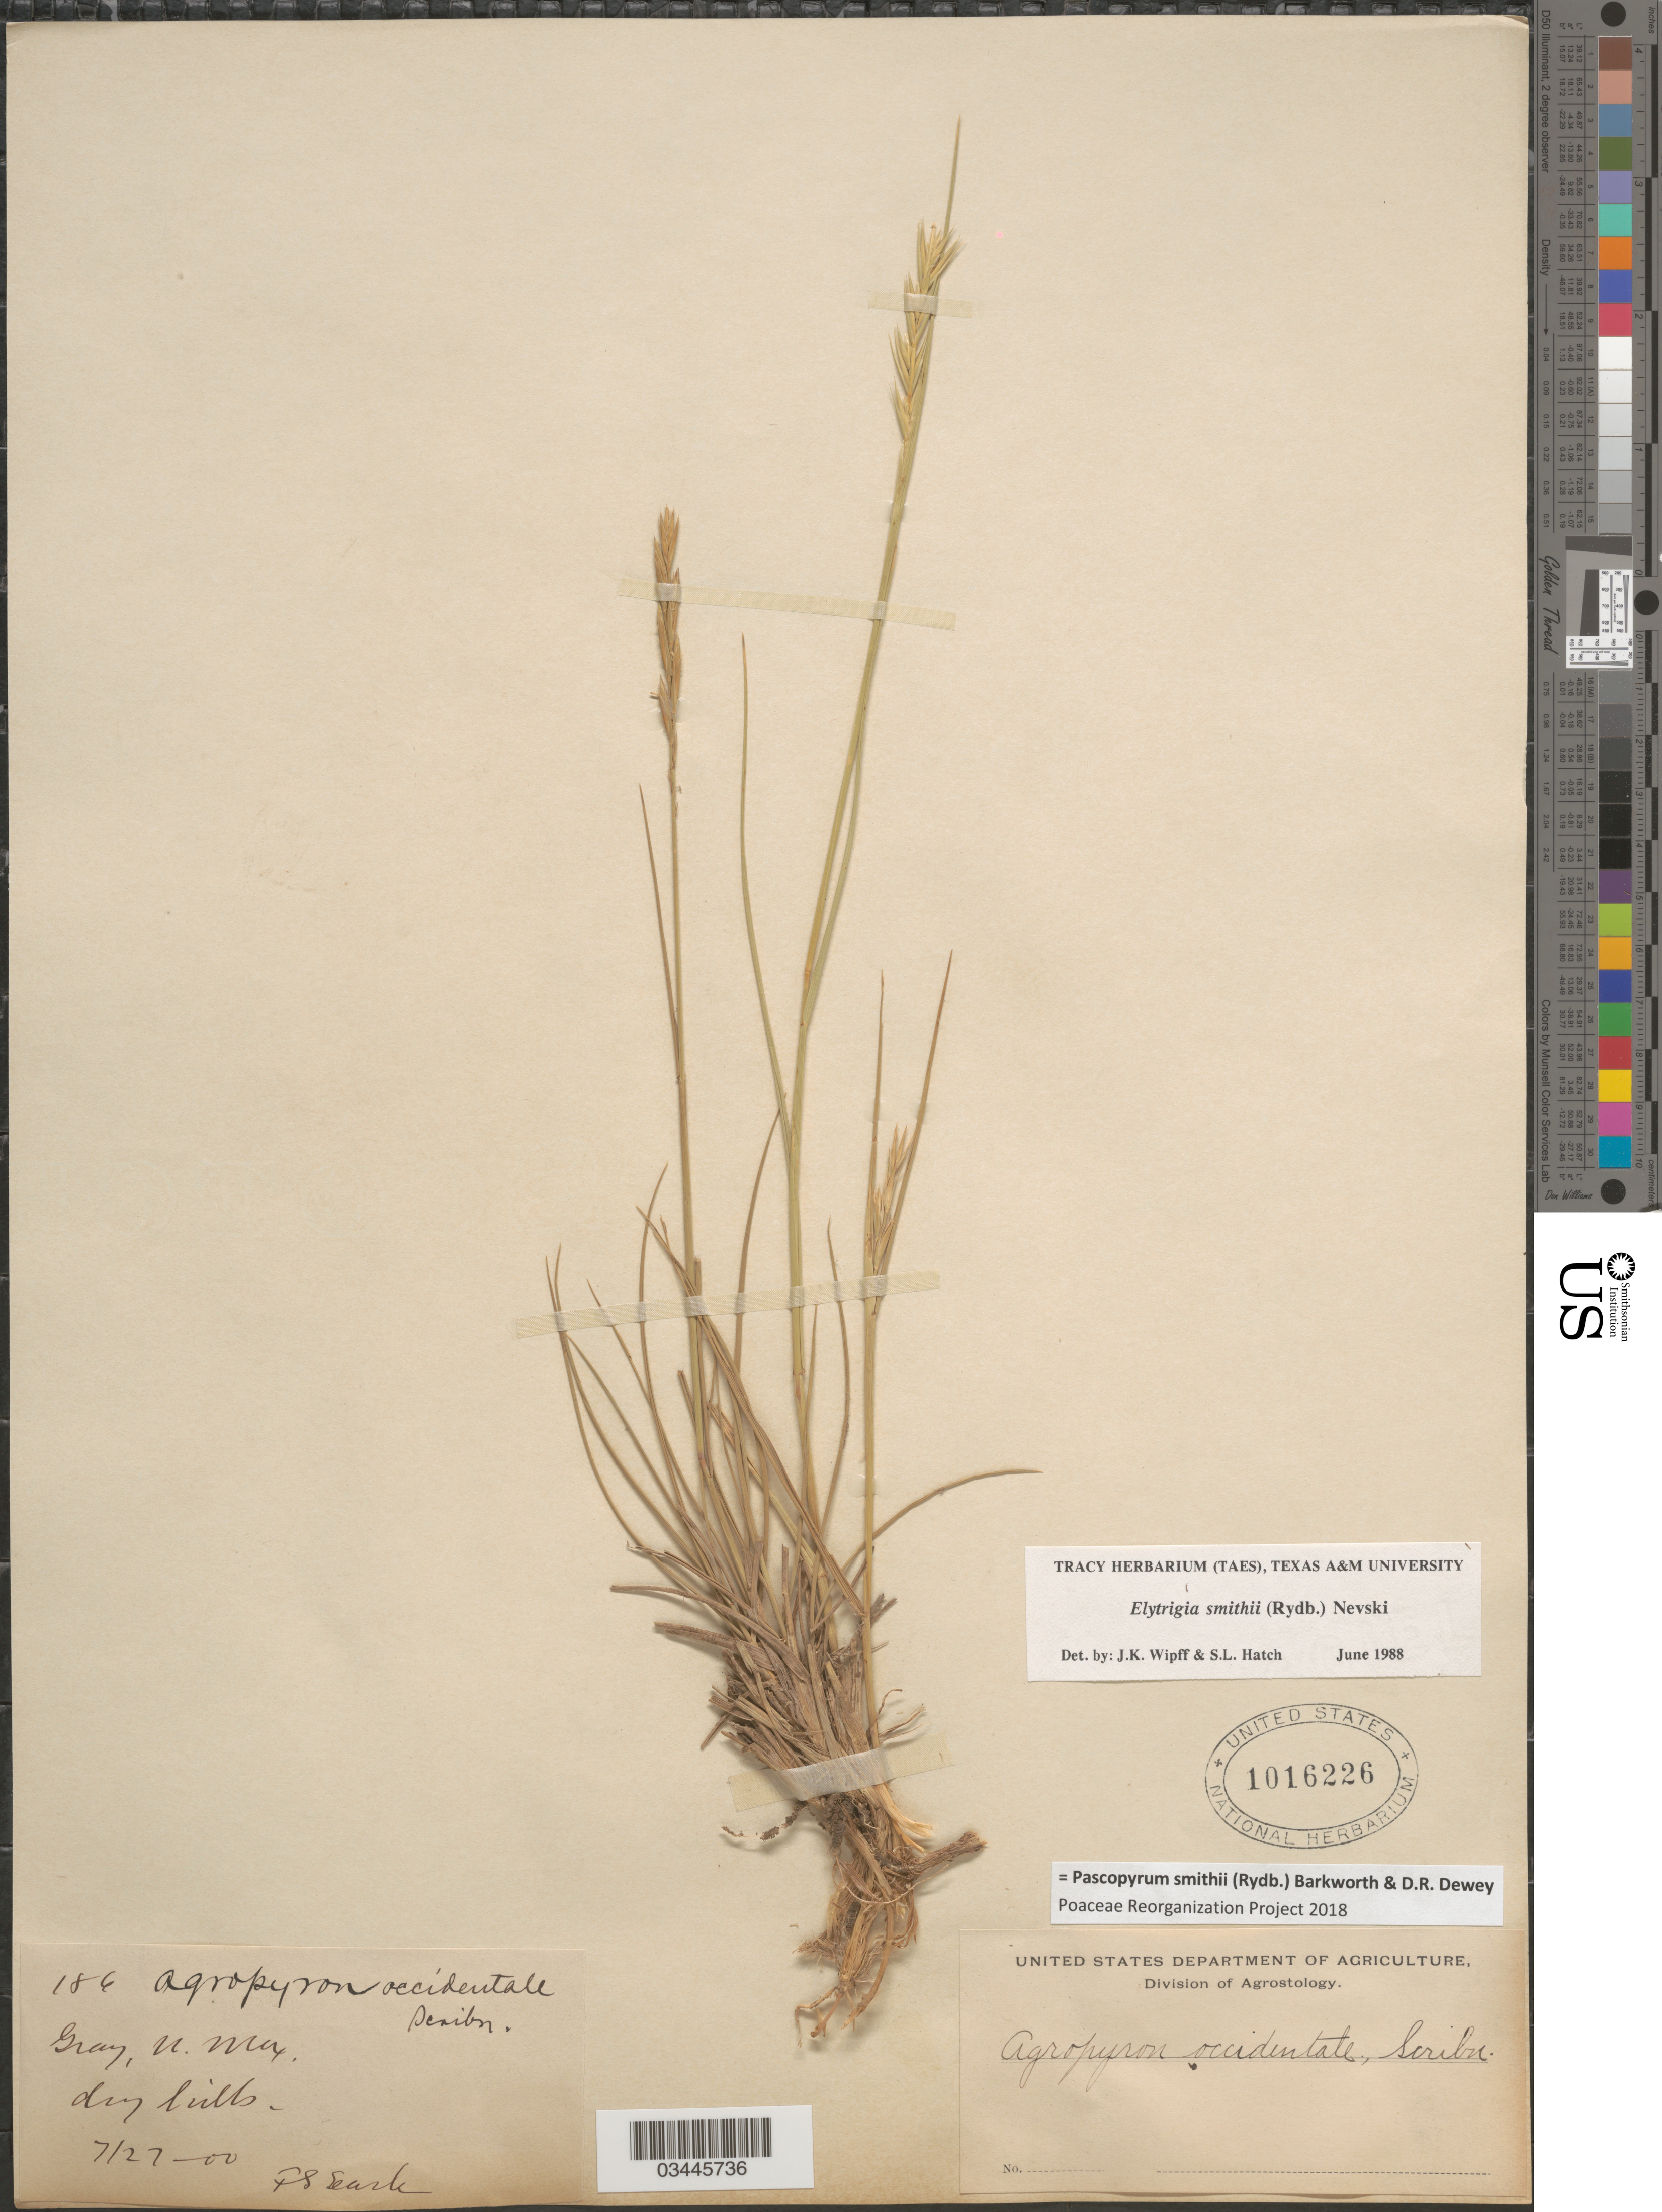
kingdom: Plantae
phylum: Tracheophyta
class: Liliopsida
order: Poales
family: Poaceae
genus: Pascopyrum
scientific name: Pascopyrum smithii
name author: (Rydb.) Barkworth & Dewey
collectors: F. S. Earle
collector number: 186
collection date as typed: Transcribed d/m/y: 27/7/0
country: United States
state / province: New Mexico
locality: Gray. Dry hills.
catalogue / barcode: US 1016226